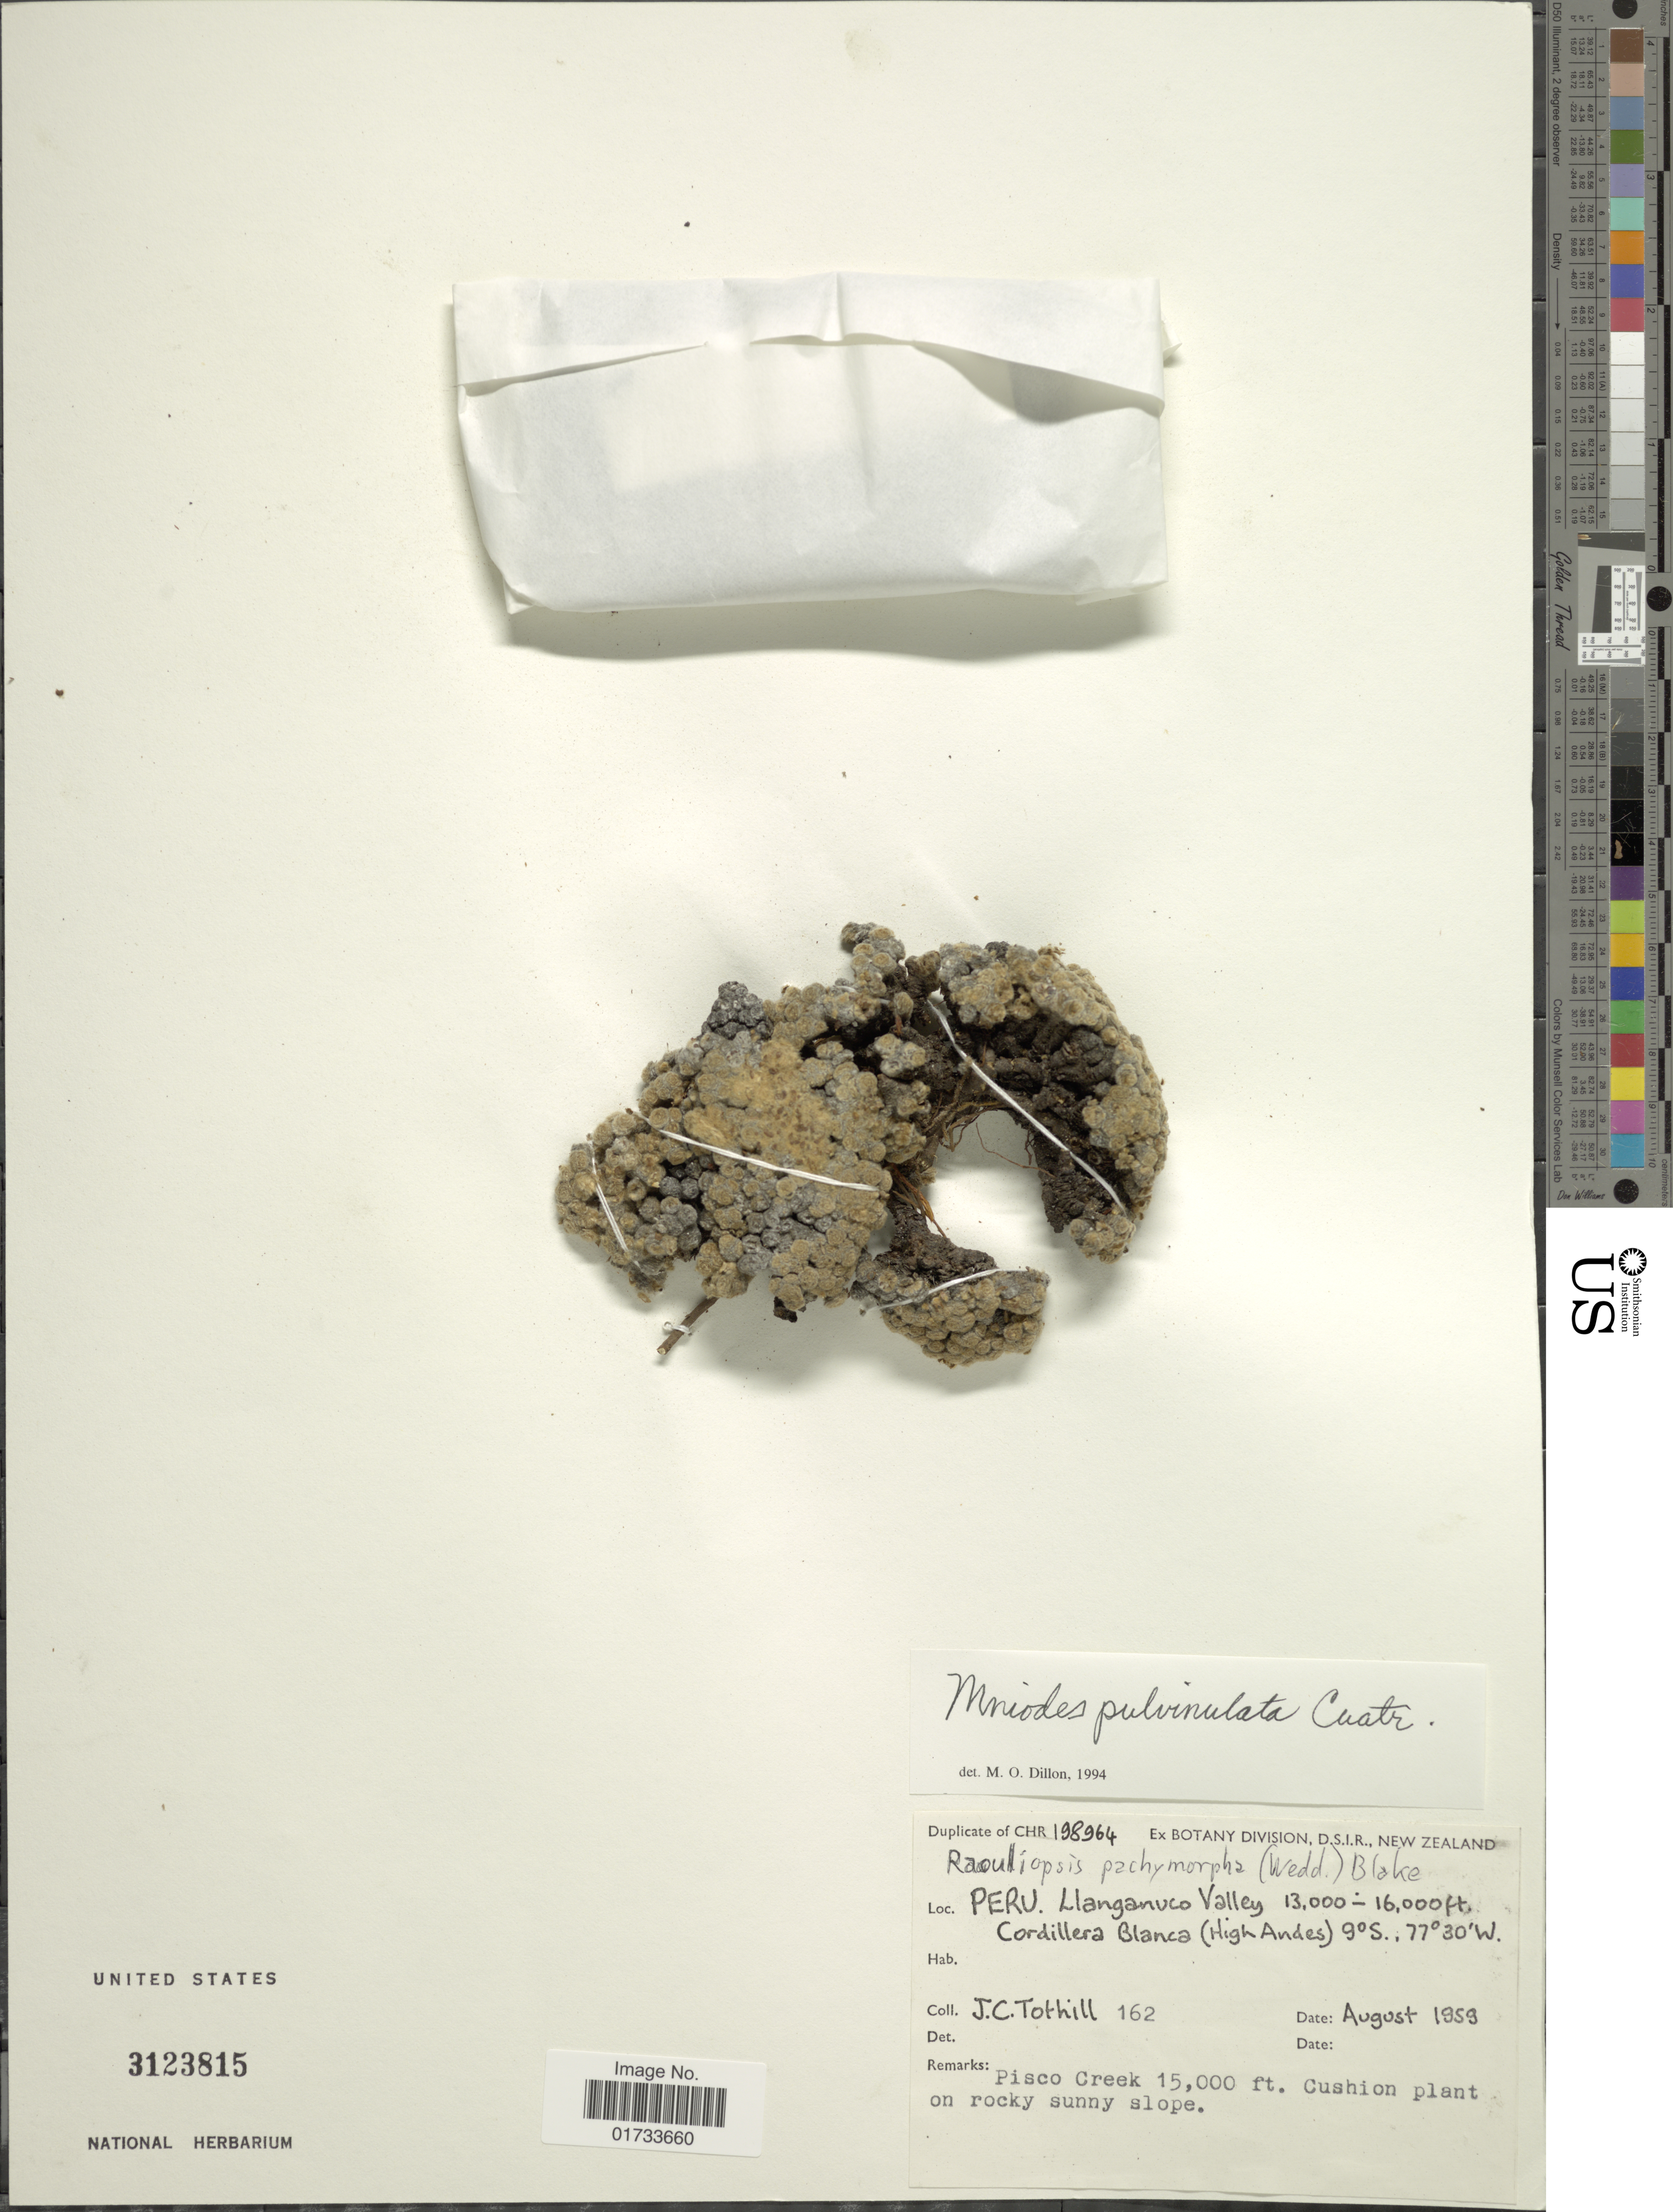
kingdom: Plantae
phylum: Tracheophyta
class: Magnoliopsida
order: Asterales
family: Asteraceae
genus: Mniodes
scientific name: Mniodes pulvinata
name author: Cuatrec.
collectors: J. C. Tothill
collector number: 162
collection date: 1959-08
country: Peru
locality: Llganco Valley, Cordillera Blanca (High Andes), Pisco Creek, Cushion plant on rocky slope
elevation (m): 4572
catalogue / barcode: US 3123815